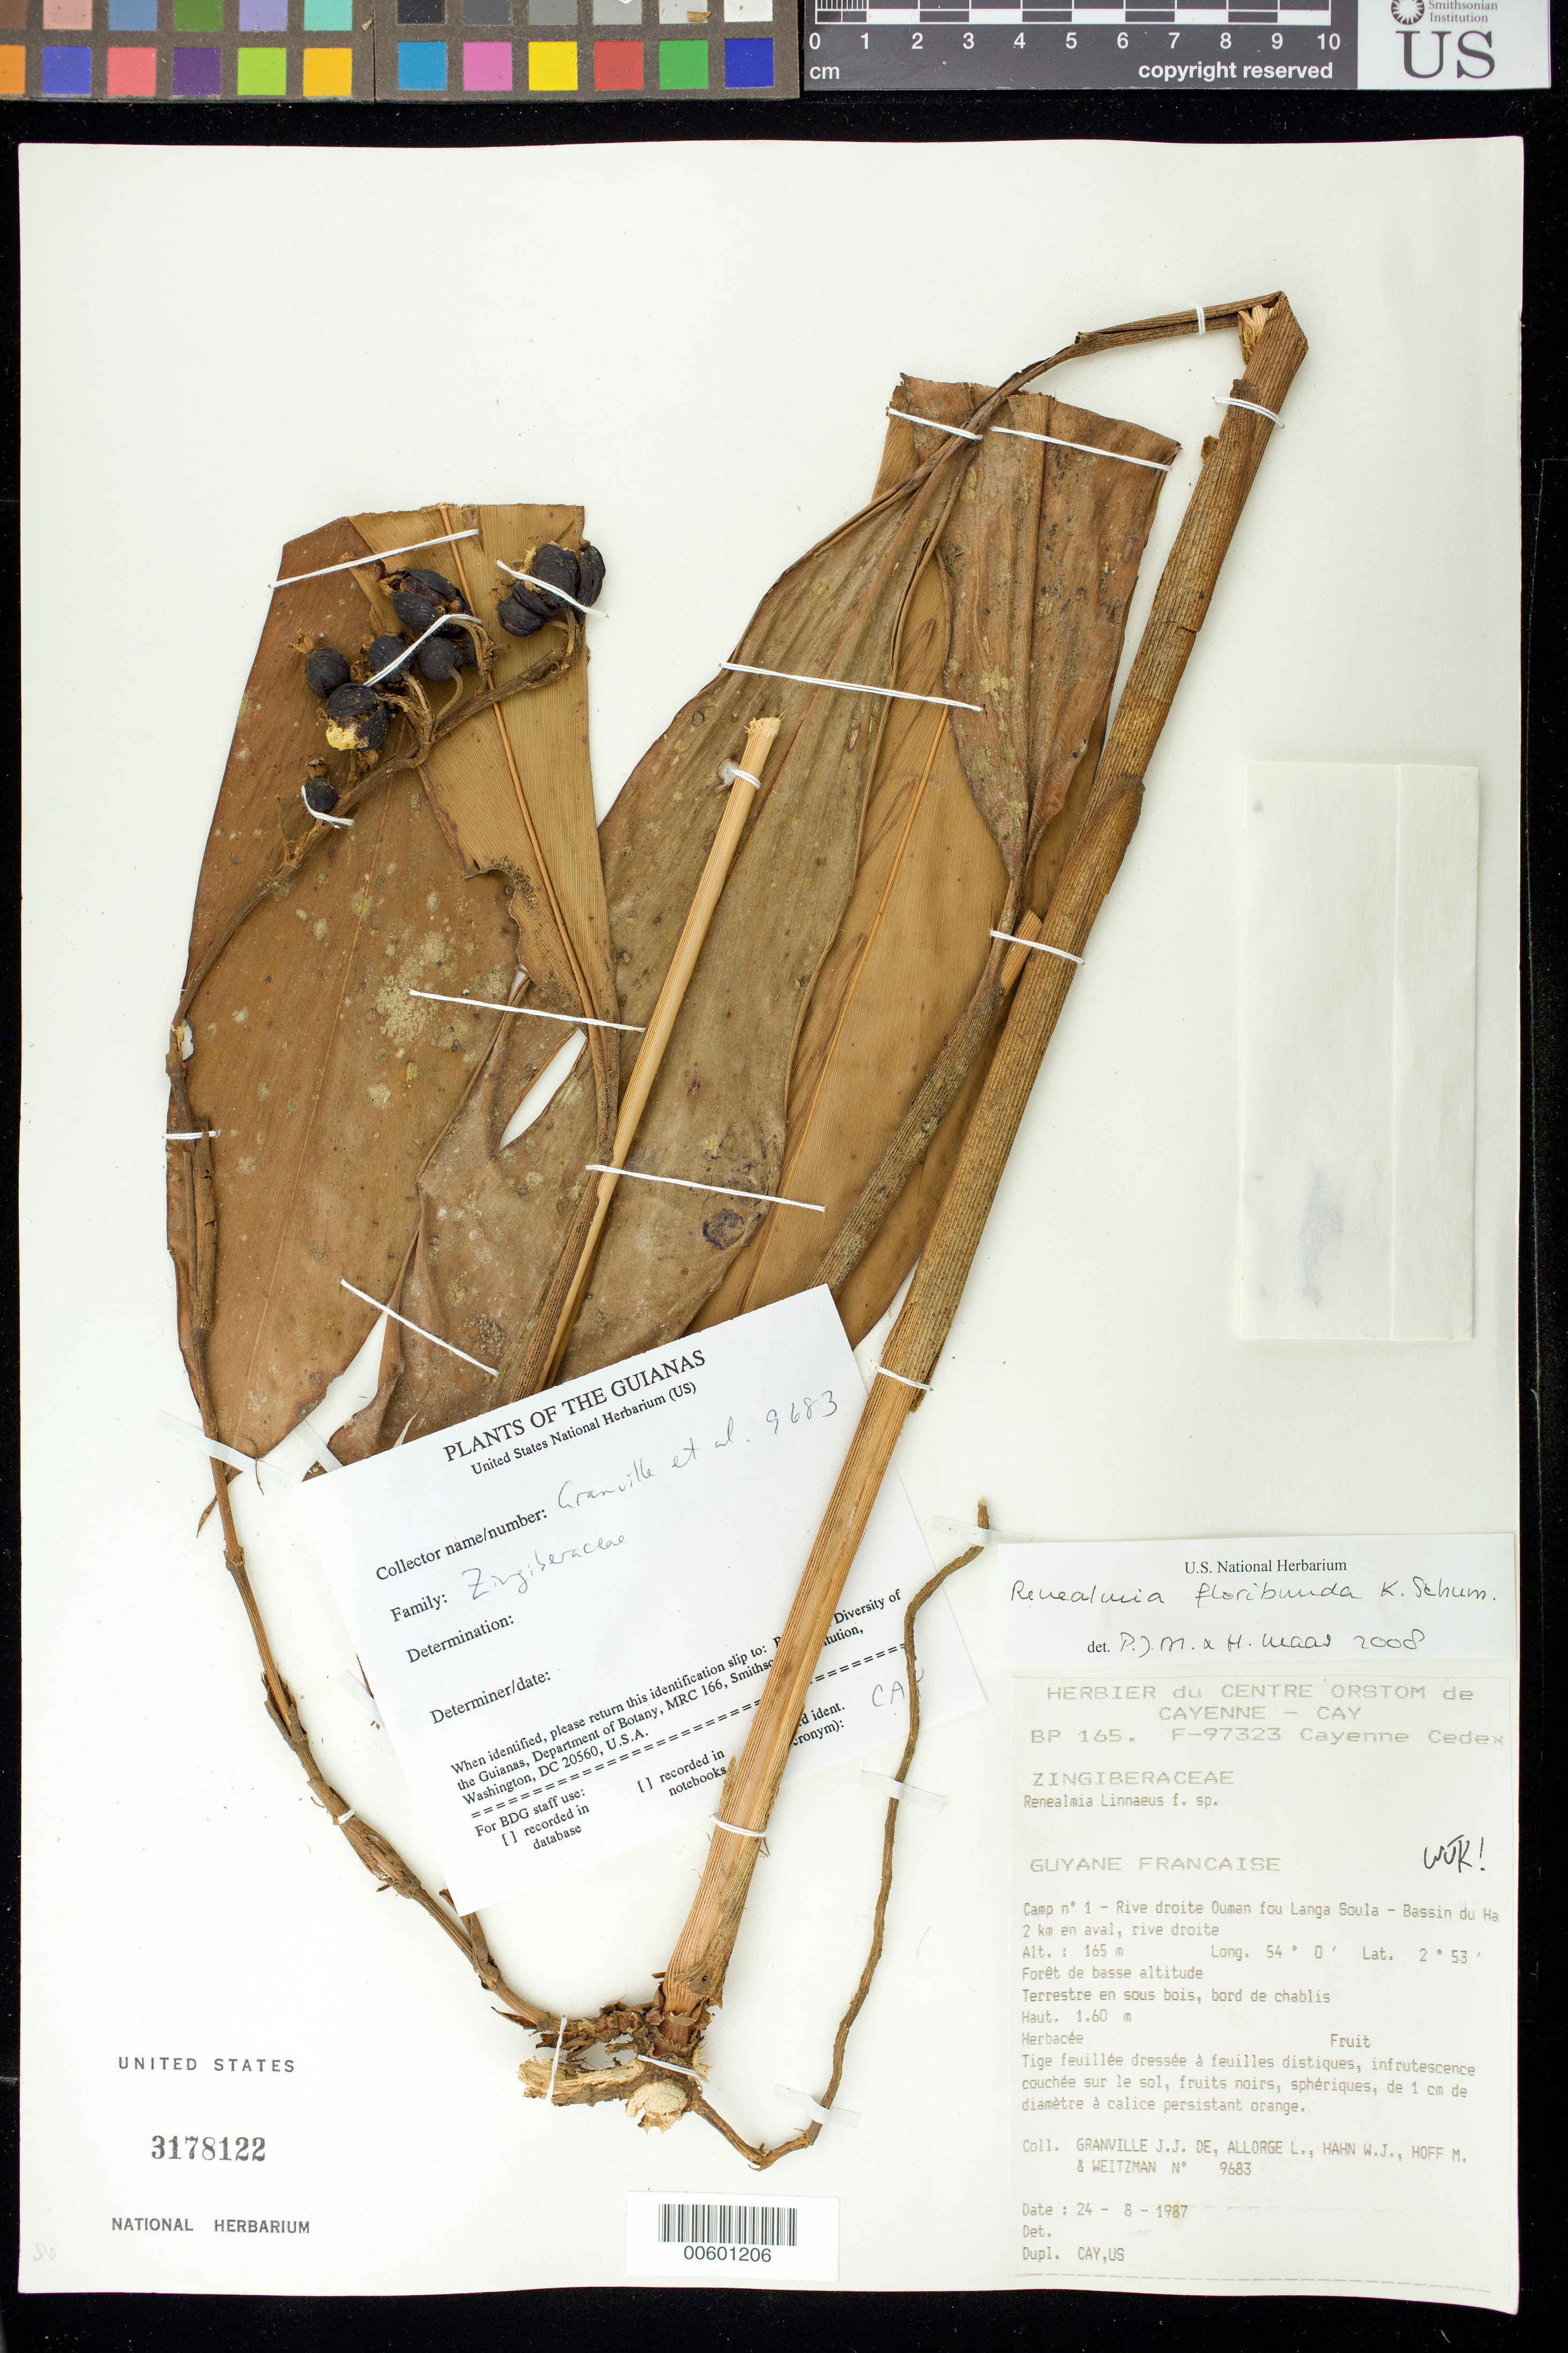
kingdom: Plantae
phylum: Tracheophyta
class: Liliopsida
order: Zingiberales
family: Zingiberaceae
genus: Renealmia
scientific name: Renealmia floribunda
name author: K. Schum.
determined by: Maas, Paul J.; Maas, H.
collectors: J.-J. de Granville, L. Allorge, W. J. Hahn, M. Hoff & A. L. Weitzman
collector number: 9683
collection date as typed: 24-Aug-87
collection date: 1987-08-24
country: French Guiana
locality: Ouman fou Langa Soula, Camp #1, Bassin du Haut-Marouini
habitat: Forêt de basse altitude. Terrestre en sous bois, bord de chablis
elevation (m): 165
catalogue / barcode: US 3178122